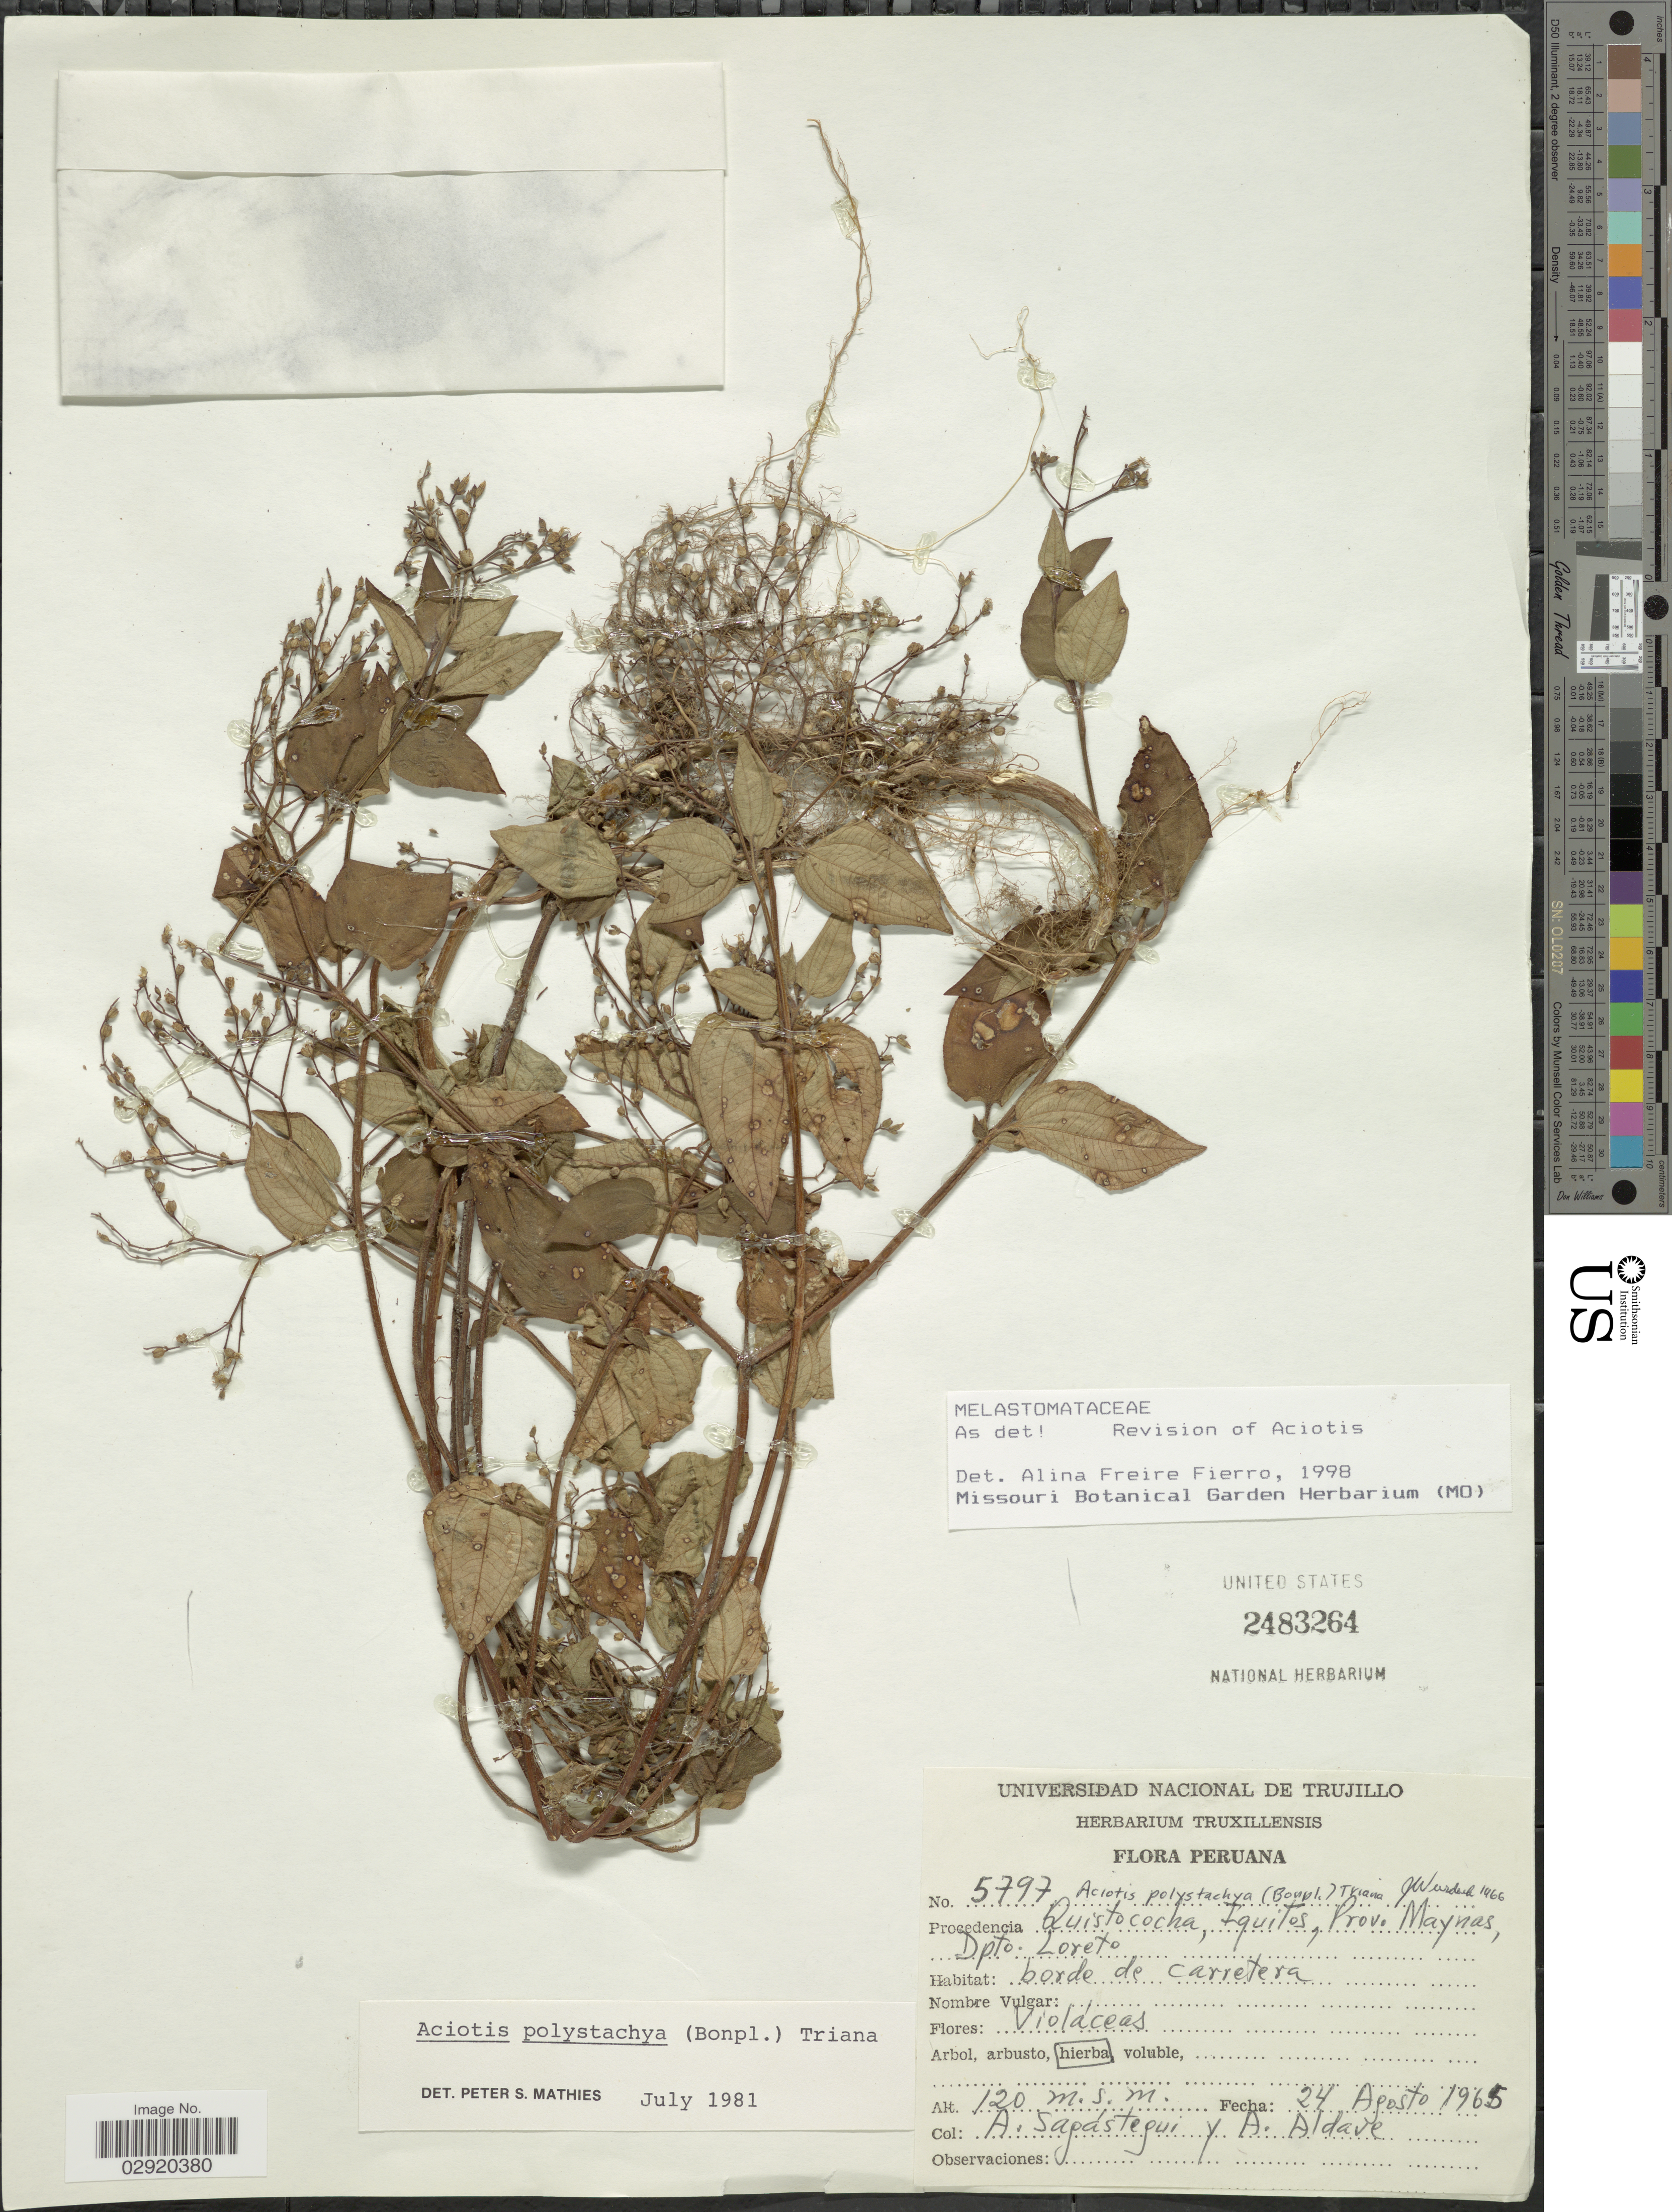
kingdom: Plantae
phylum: Tracheophyta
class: Magnoliopsida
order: Myrtales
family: Melastomataceae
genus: Aciotis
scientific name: Aciotis polystachya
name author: (Bonpl.) Triana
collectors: A. Sagastegui & A. Aldave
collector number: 5797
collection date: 1965-08-24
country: Peru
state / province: Loreto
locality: Quistococha, Iquitos, Prov. Maynas, Dpto. Loreto.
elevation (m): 120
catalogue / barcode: US 2483264